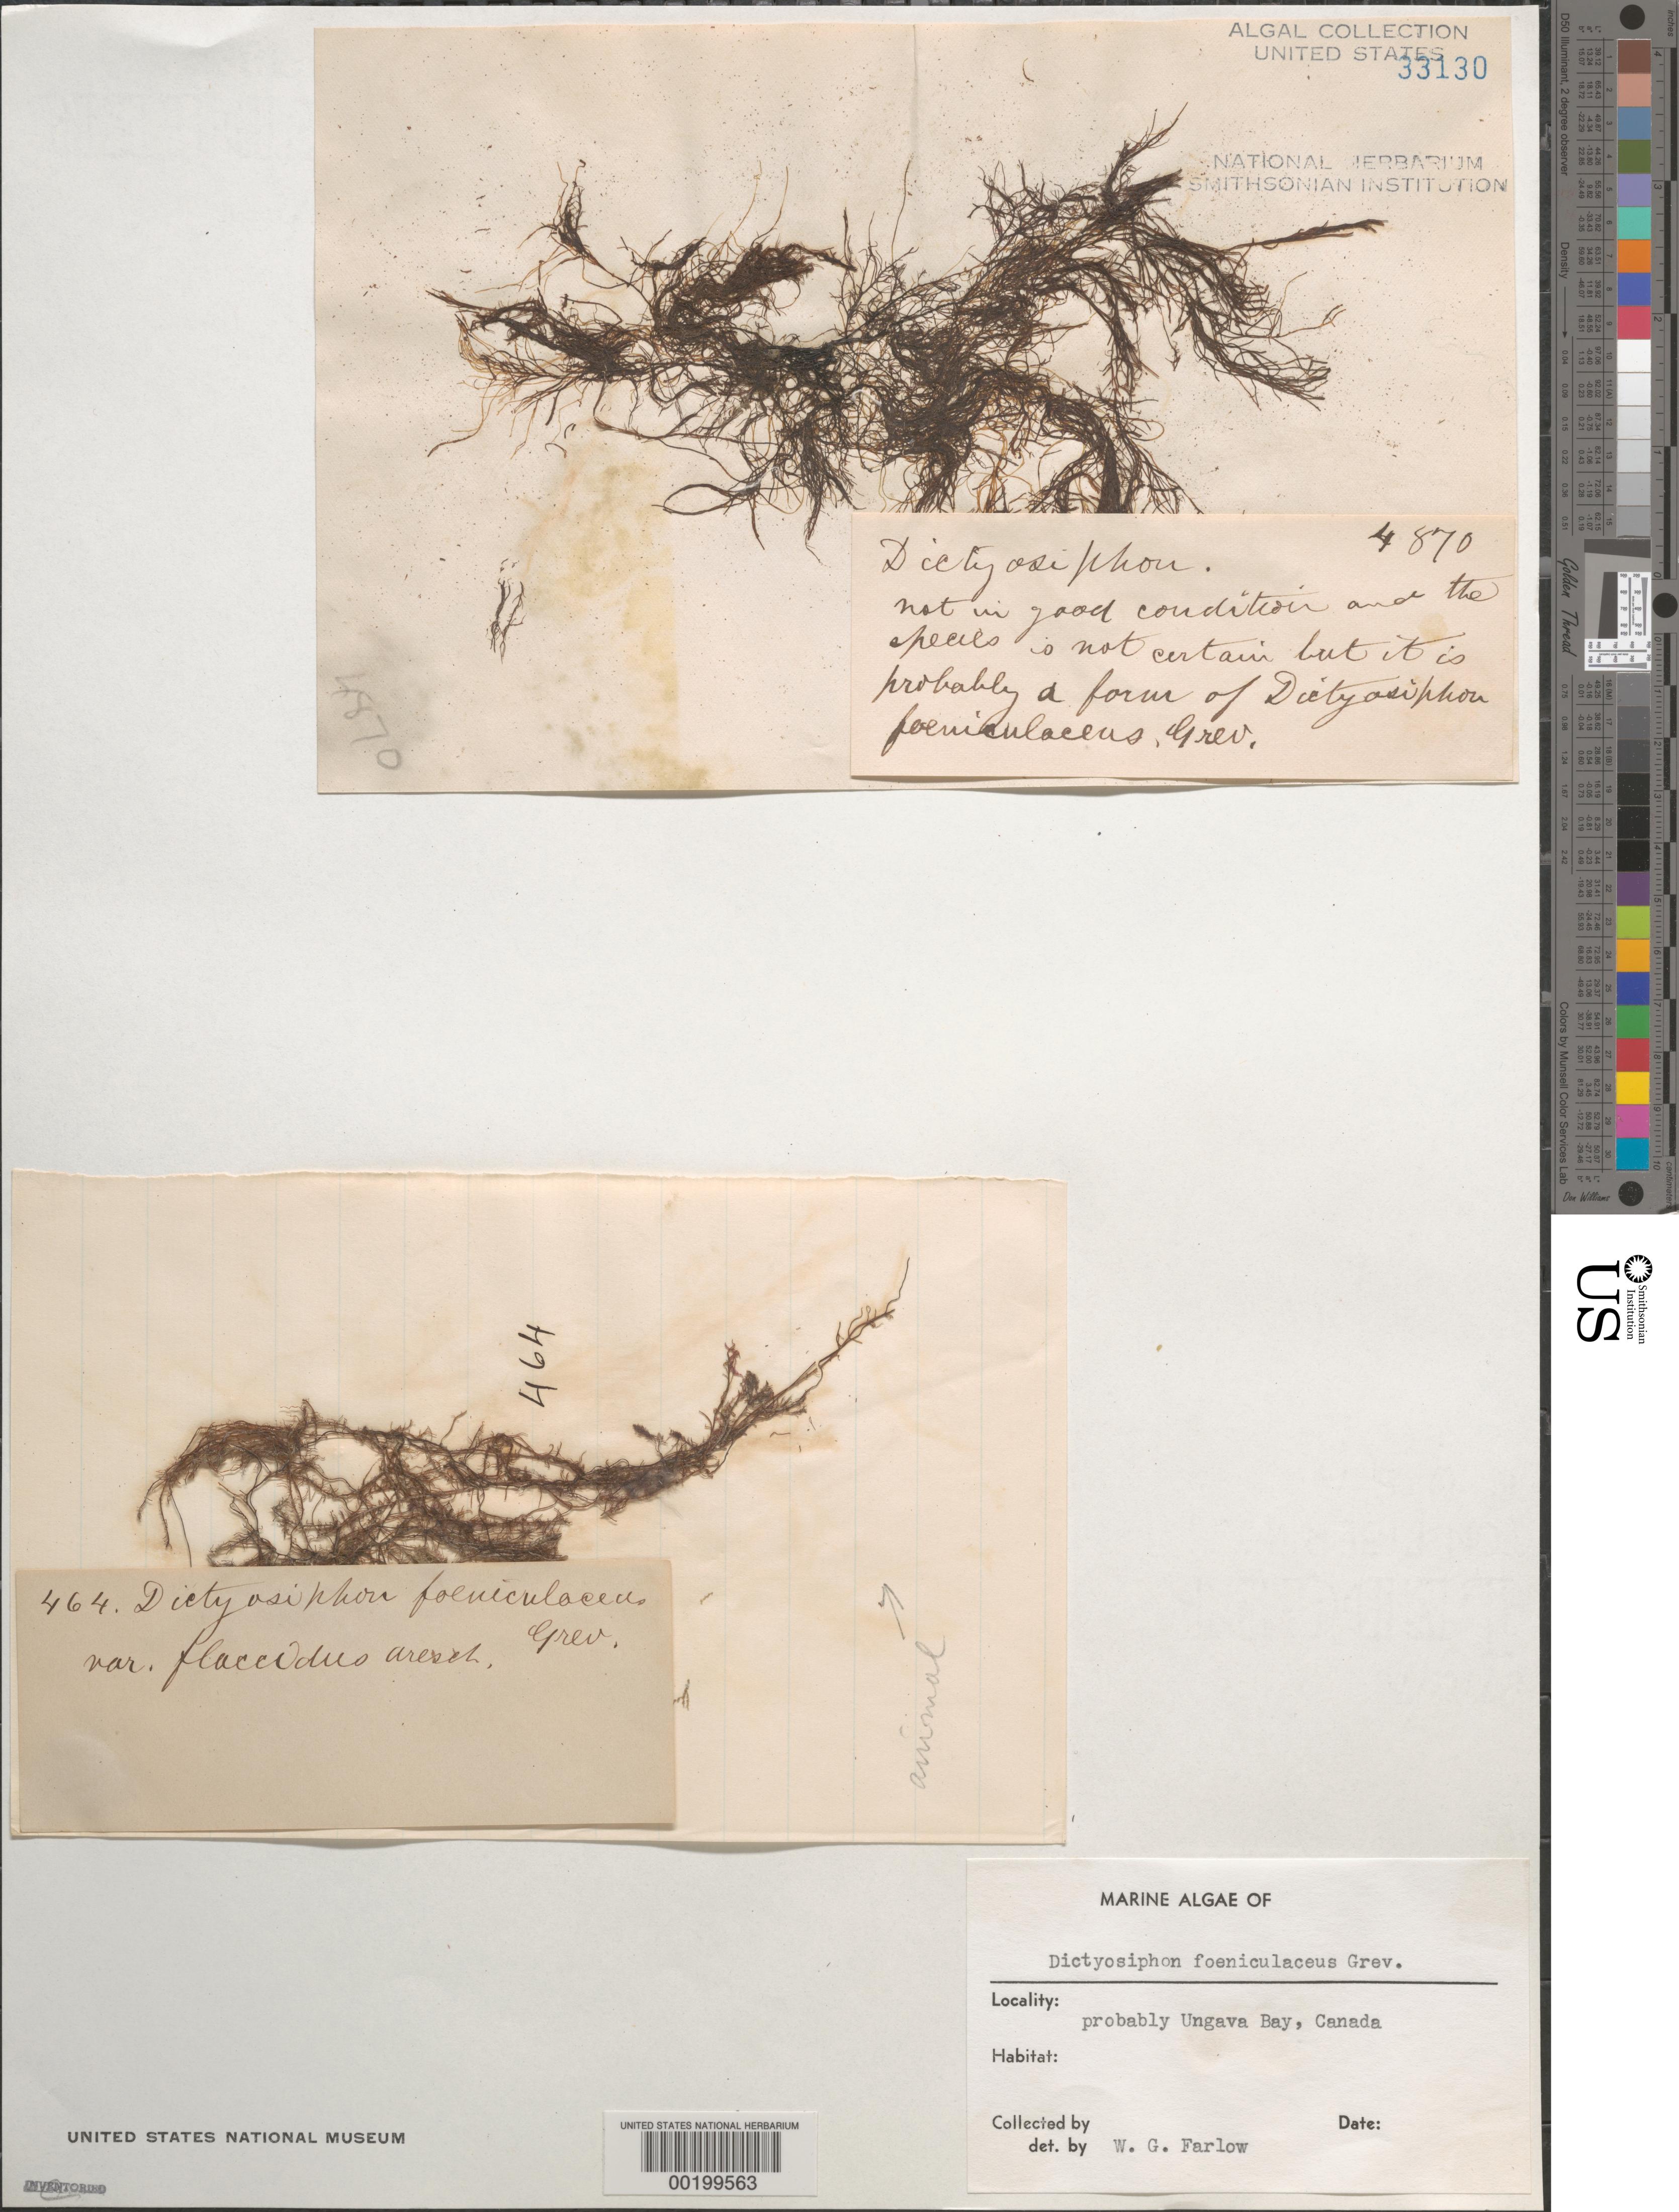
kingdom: Chromista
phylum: Ochrophyta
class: Phaeophyceae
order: Dictyosiphonales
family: Dictyosiphonaceae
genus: Dictyosiphon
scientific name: Dictyosiphon foeniculaceus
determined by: Farlow, W. G.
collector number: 464 & 4870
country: Canada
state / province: Quebec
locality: Probably ungava bay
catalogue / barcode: US 33130